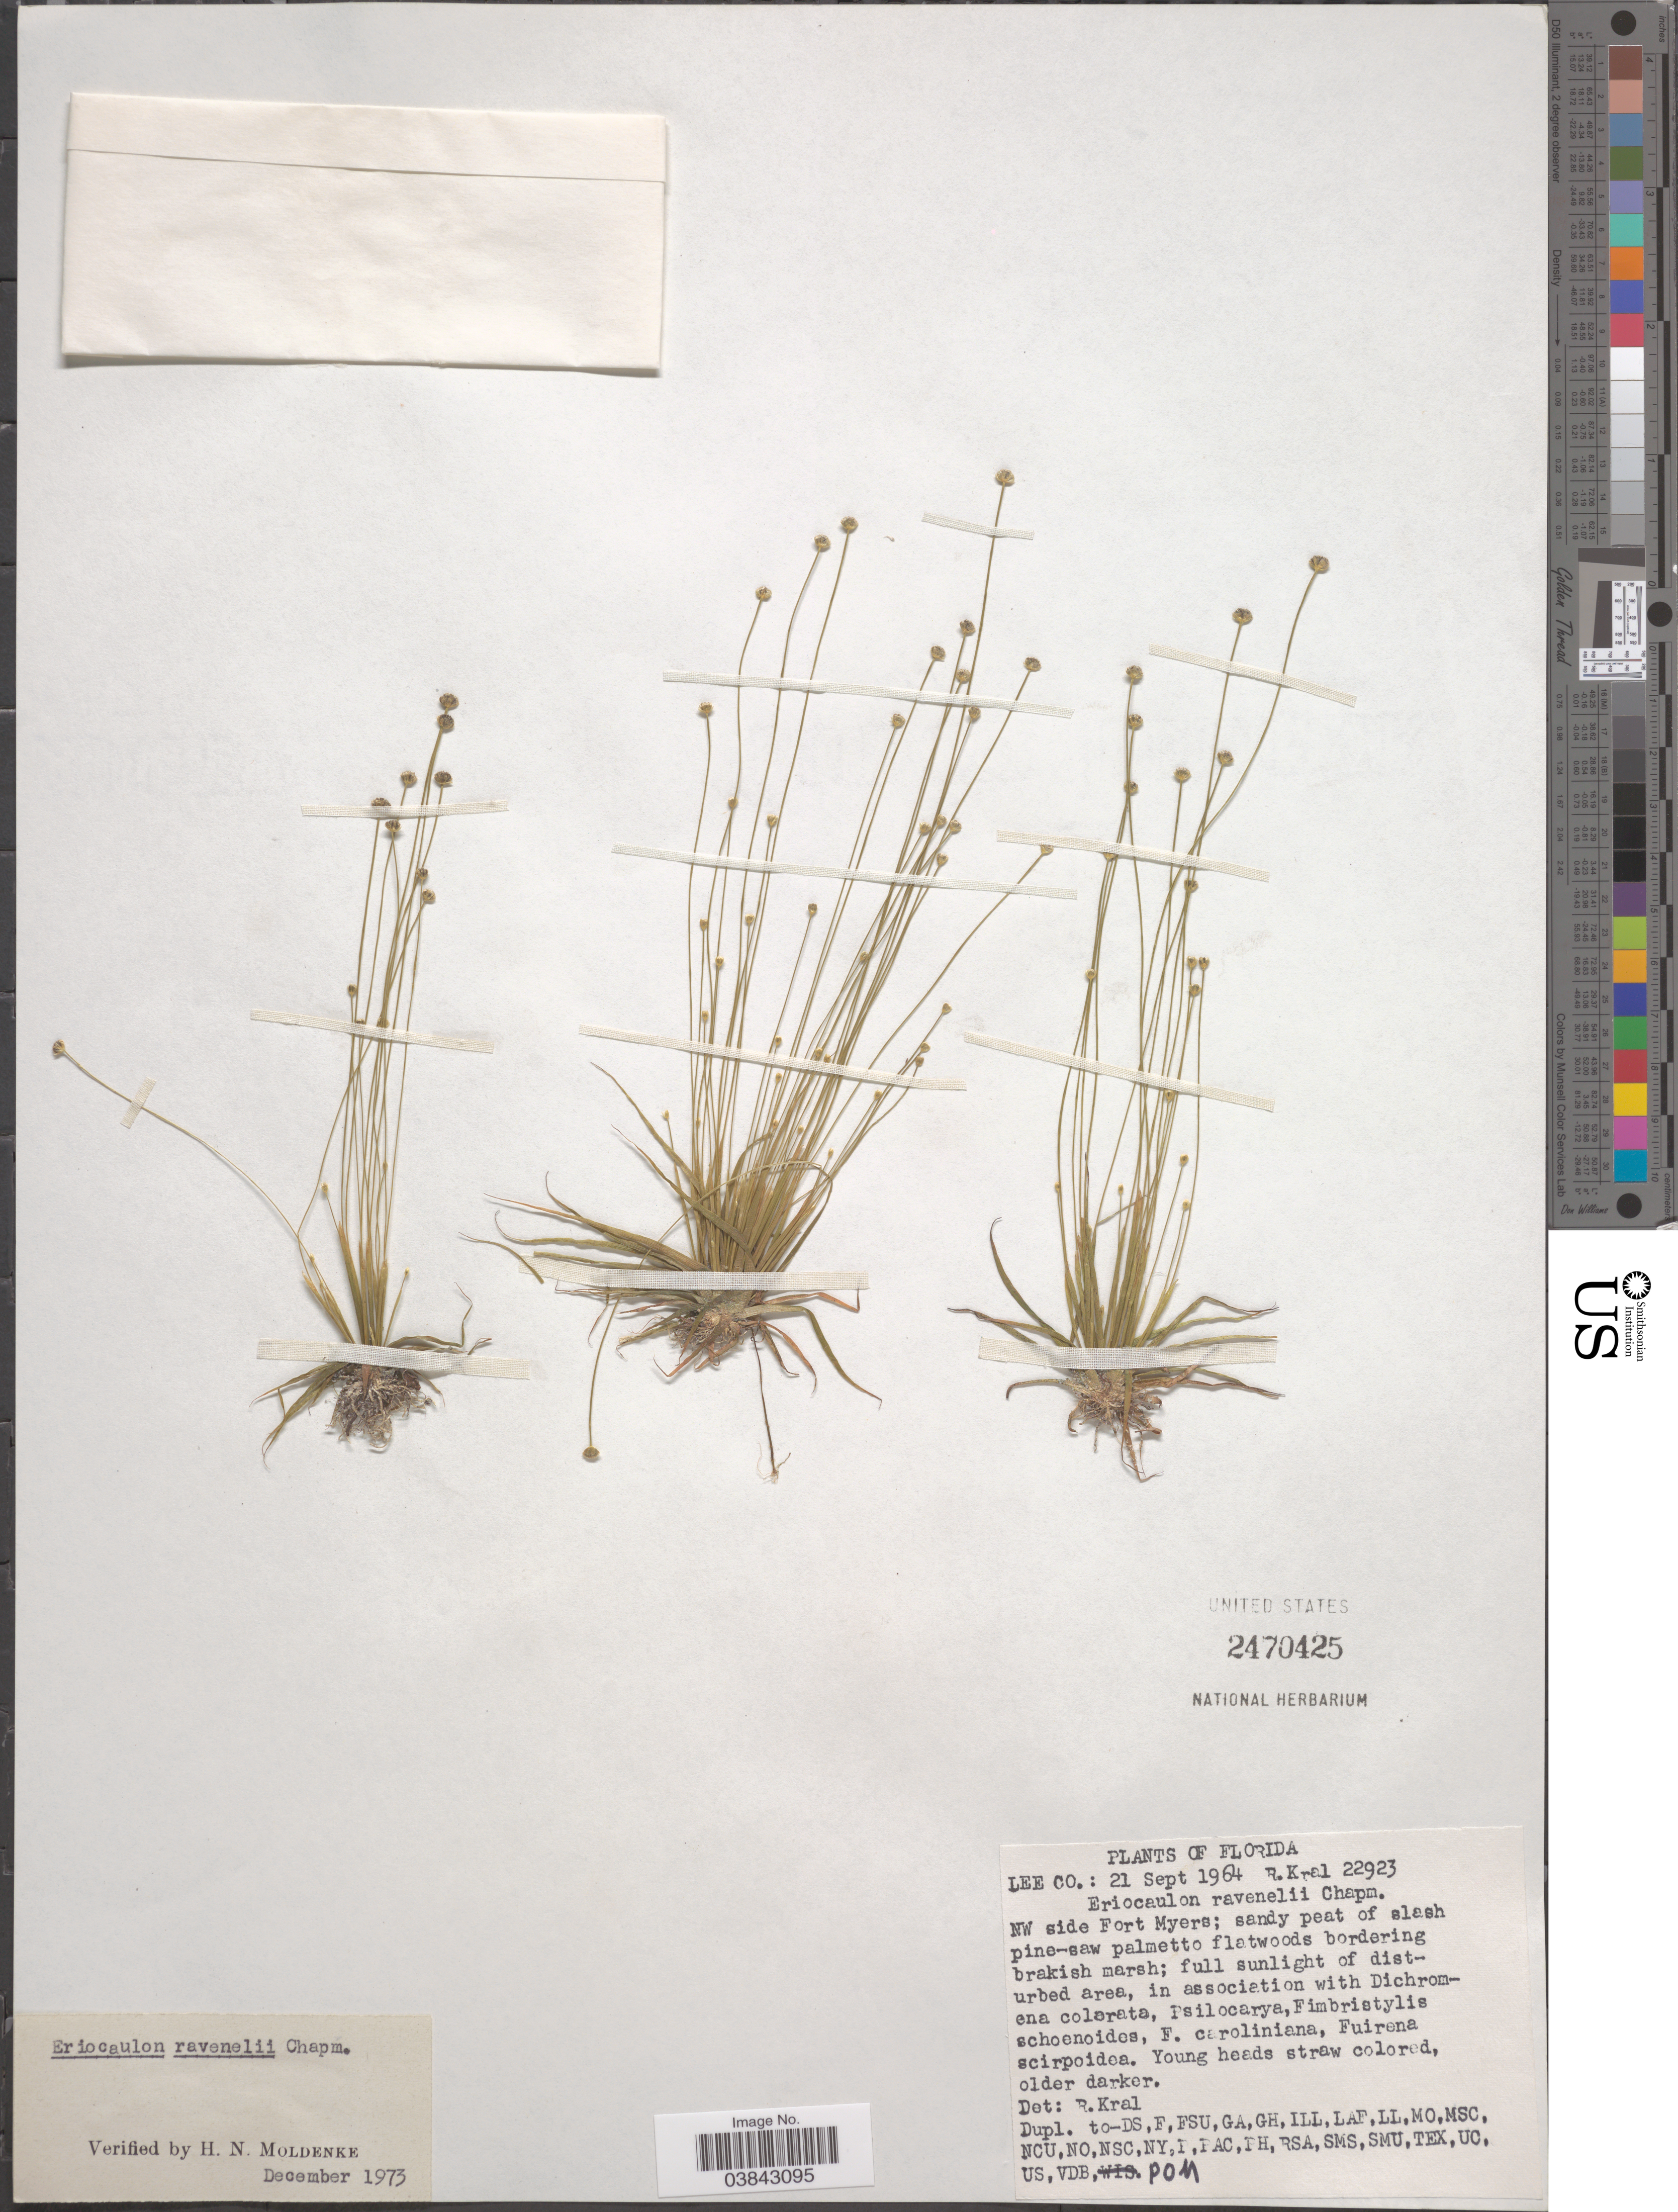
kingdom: Plantae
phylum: Tracheophyta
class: Liliopsida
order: Poales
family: Eriocaulaceae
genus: Eriocaulon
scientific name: Eriocaulon ravenelii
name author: Chapm.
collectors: R. Kral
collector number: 22923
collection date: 1964-09-21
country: United States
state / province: Florida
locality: Lee Co. NW side of Fort Myers.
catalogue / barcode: US 2470425